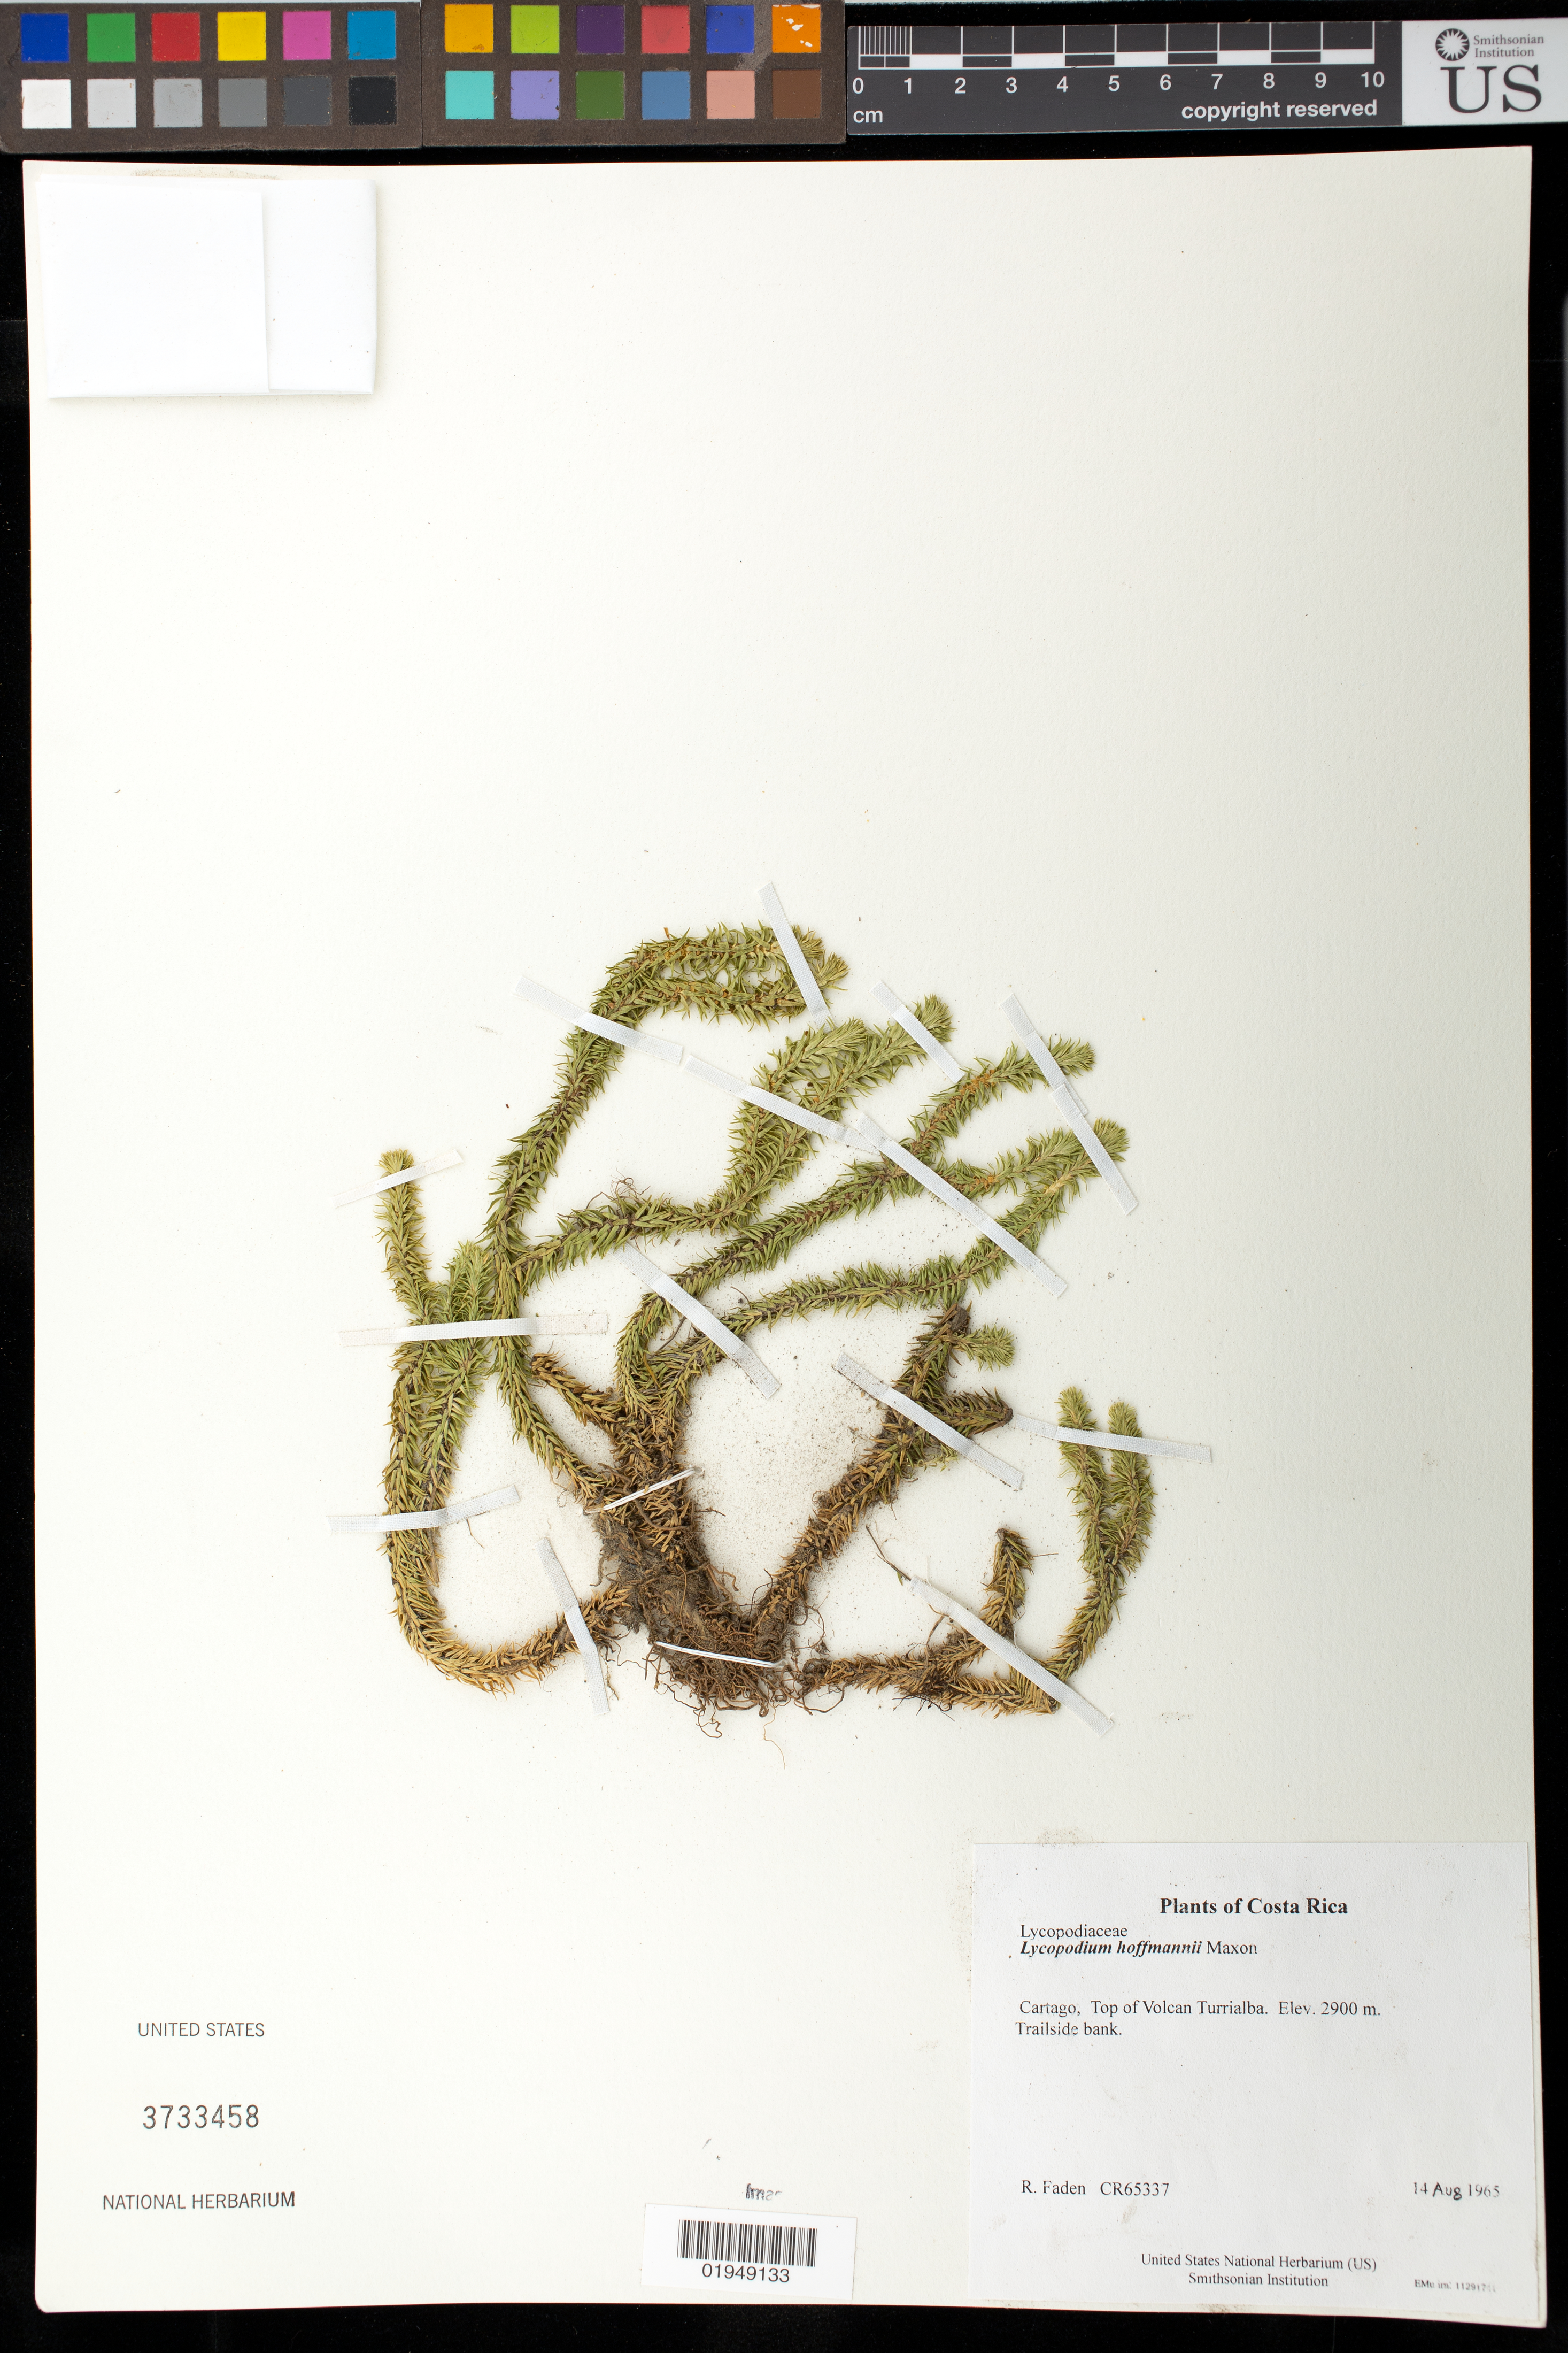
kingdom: Plantae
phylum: Tracheophyta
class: Lycopodiopsida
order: Lycopodiales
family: Lycopodiaceae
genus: Phlegmariurus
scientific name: Phlegmariurus hoffmannii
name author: (Maxon) B. Øllg.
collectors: R. B. Faden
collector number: CR65337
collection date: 1965-08-14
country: Costa Rica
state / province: Cartago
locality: Top of Volcan Turrialba.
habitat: Trailside bank.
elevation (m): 2900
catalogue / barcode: US 3733458